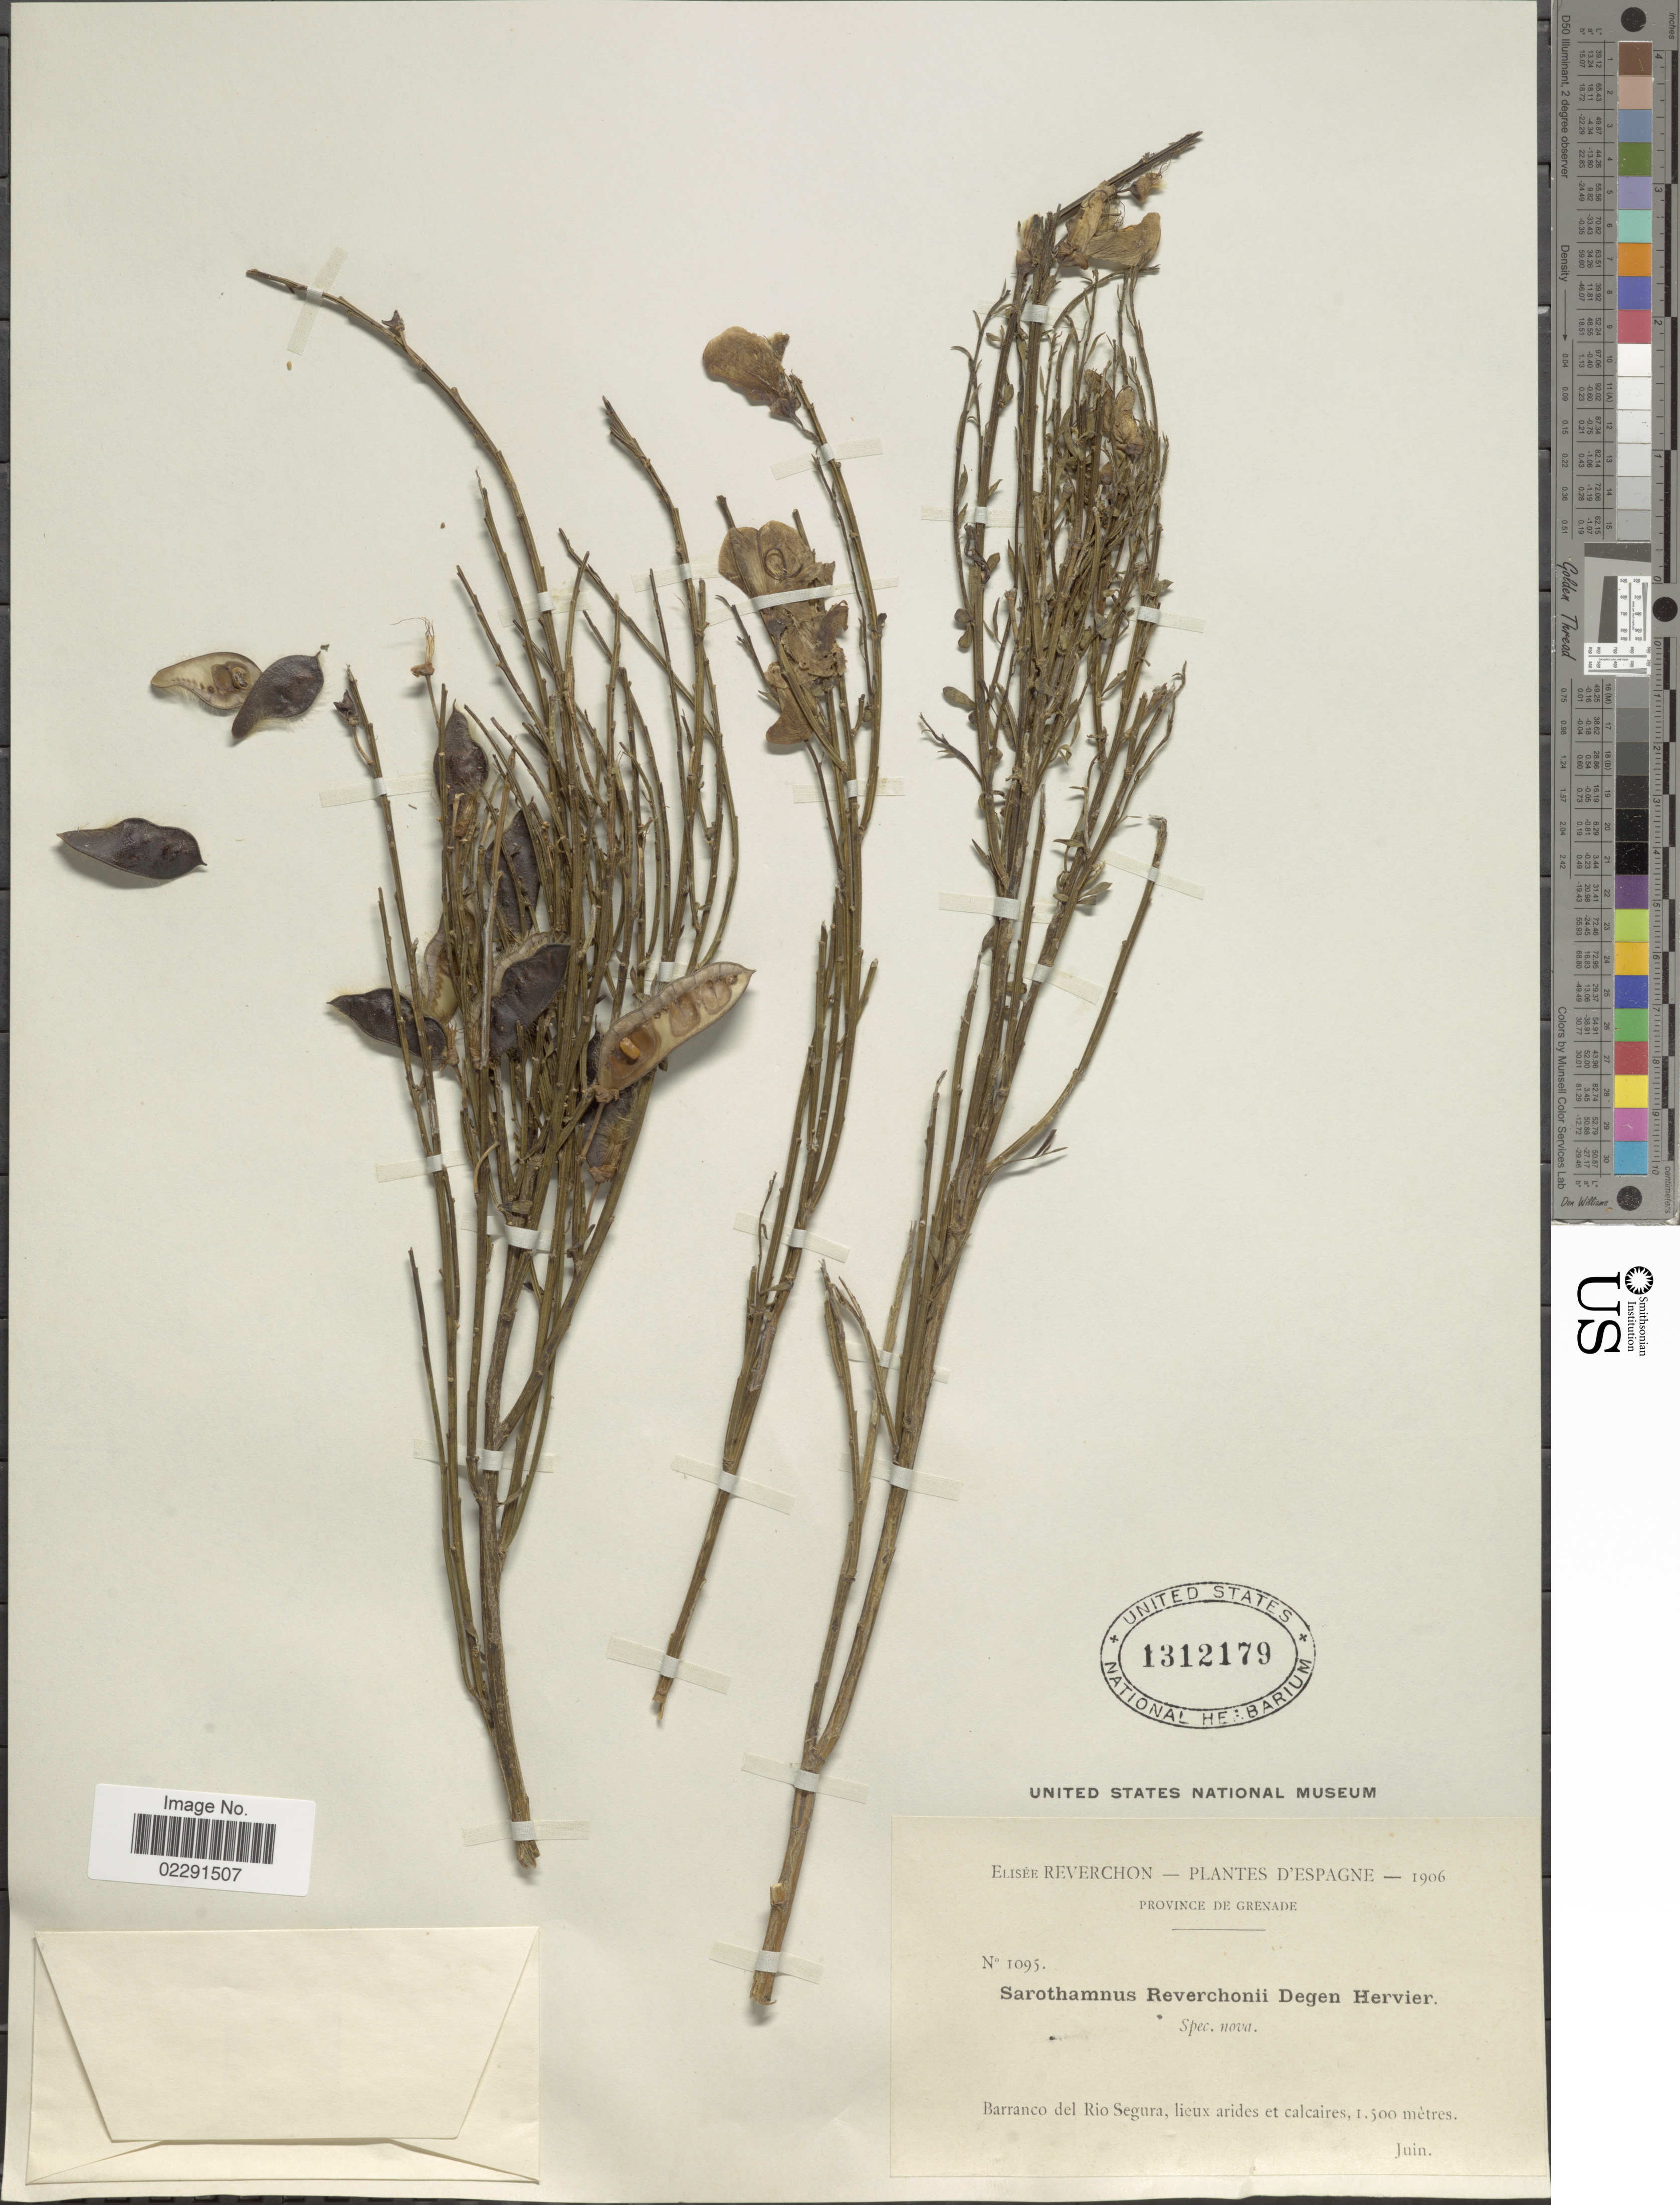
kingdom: Plantae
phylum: Tracheophyta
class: Magnoliopsida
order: Fabales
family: Fabaceae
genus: Cytisus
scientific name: Cytisus scoparius subsp. reverchonii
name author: (Degen & Hervier) Rivas Goday & Rivas Mart.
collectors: E. Reverchon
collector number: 1095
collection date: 1906-06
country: Spain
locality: D'Espagne, Province de Grenade, Barranco del Rio Segura.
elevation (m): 1500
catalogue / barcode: US 1312179